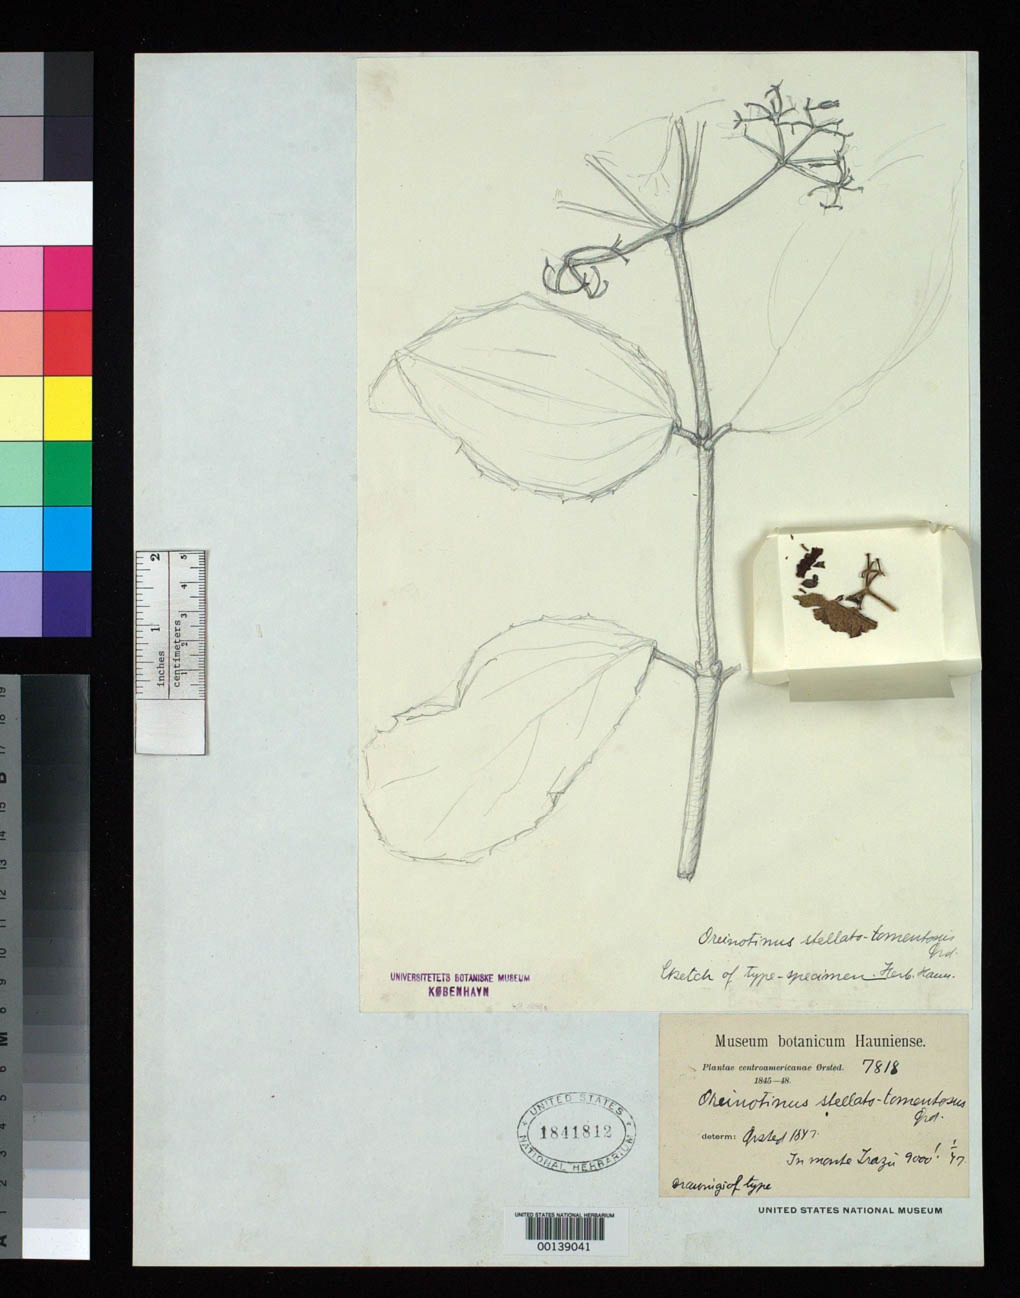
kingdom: Plantae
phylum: Tracheophyta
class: Magnoliopsida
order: Dipsacales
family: Viburnaceae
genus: Oreinotinus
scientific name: Oreinotinus stellato-tomentosa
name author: Oerst.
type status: Type Material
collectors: A. S. Oersted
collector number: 7818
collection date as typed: Jan 1847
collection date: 1847-01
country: Costa Rica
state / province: Cartago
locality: Volcan Irazu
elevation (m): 2743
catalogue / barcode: US 1841812